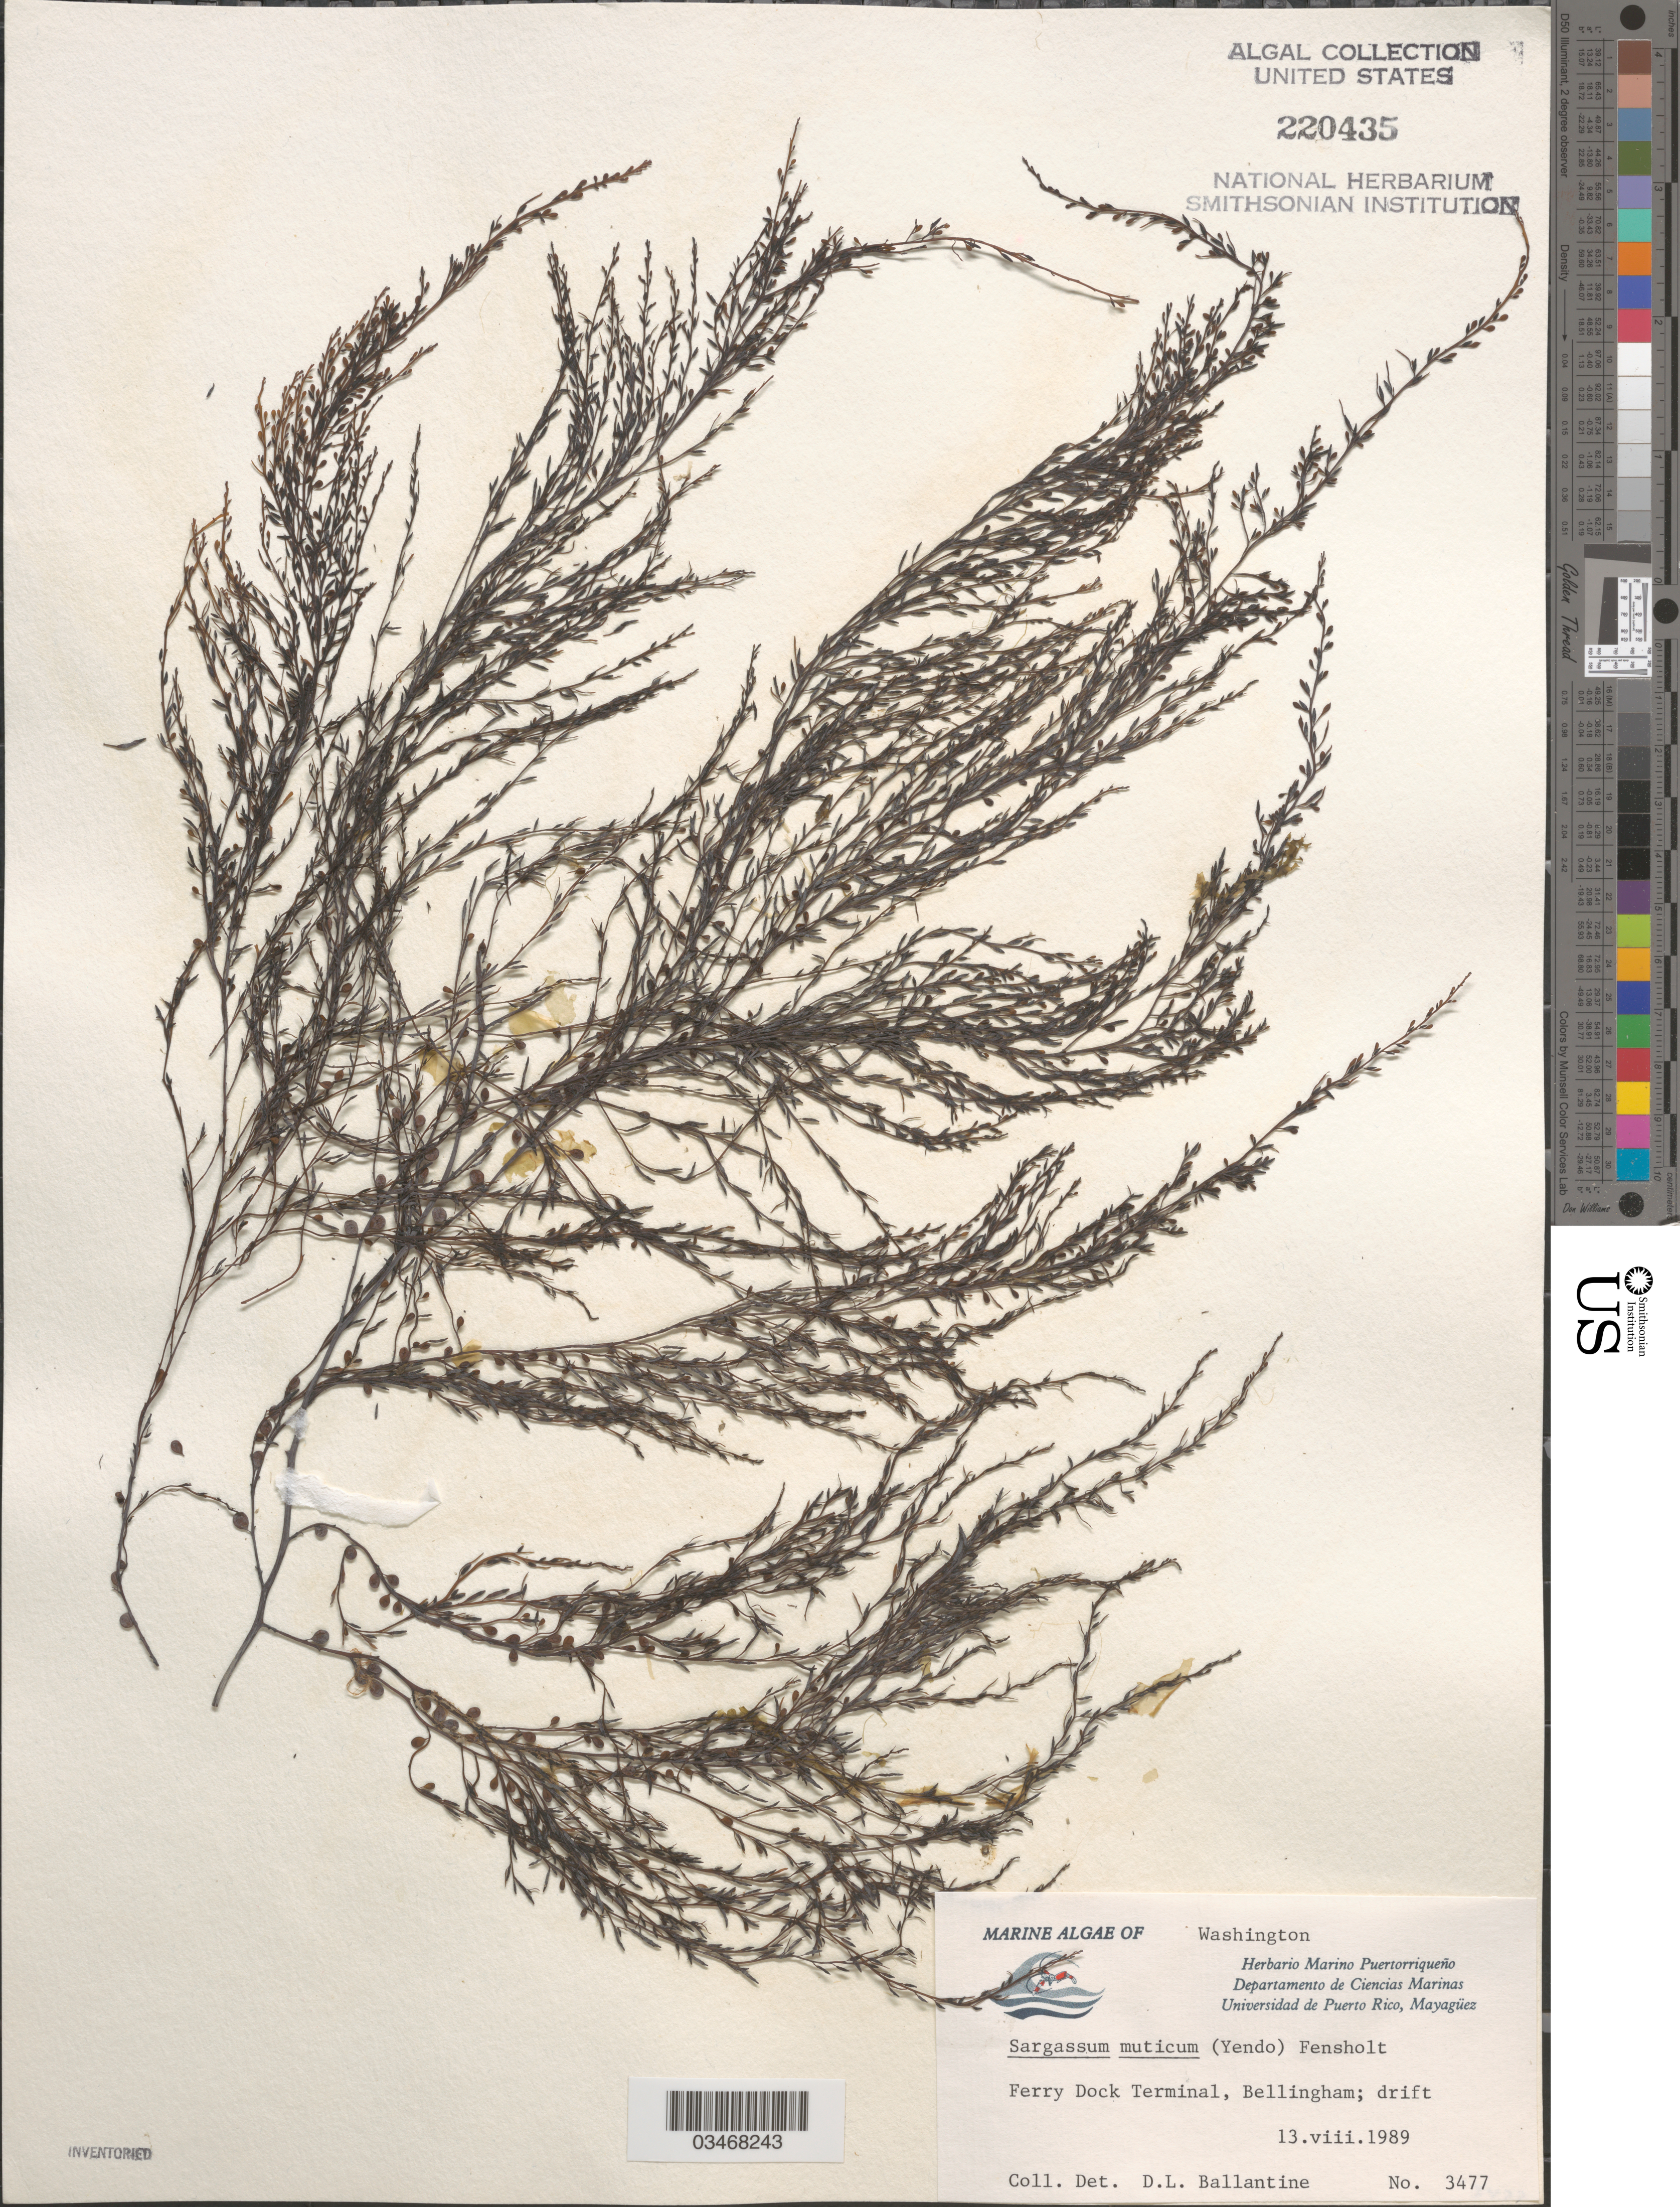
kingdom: Chromista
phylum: Ochrophyta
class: Phaeophyceae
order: Fucales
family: Sargassaceae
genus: Sargassum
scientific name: Sargassum muticum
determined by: Ballantine, D. L.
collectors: D.L. Ballantine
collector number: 3477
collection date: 1989-08-13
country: United States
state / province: Washington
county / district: Whatcom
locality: Bellingham, Ferry Dock Terminal.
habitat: Drift.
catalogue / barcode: US 220435